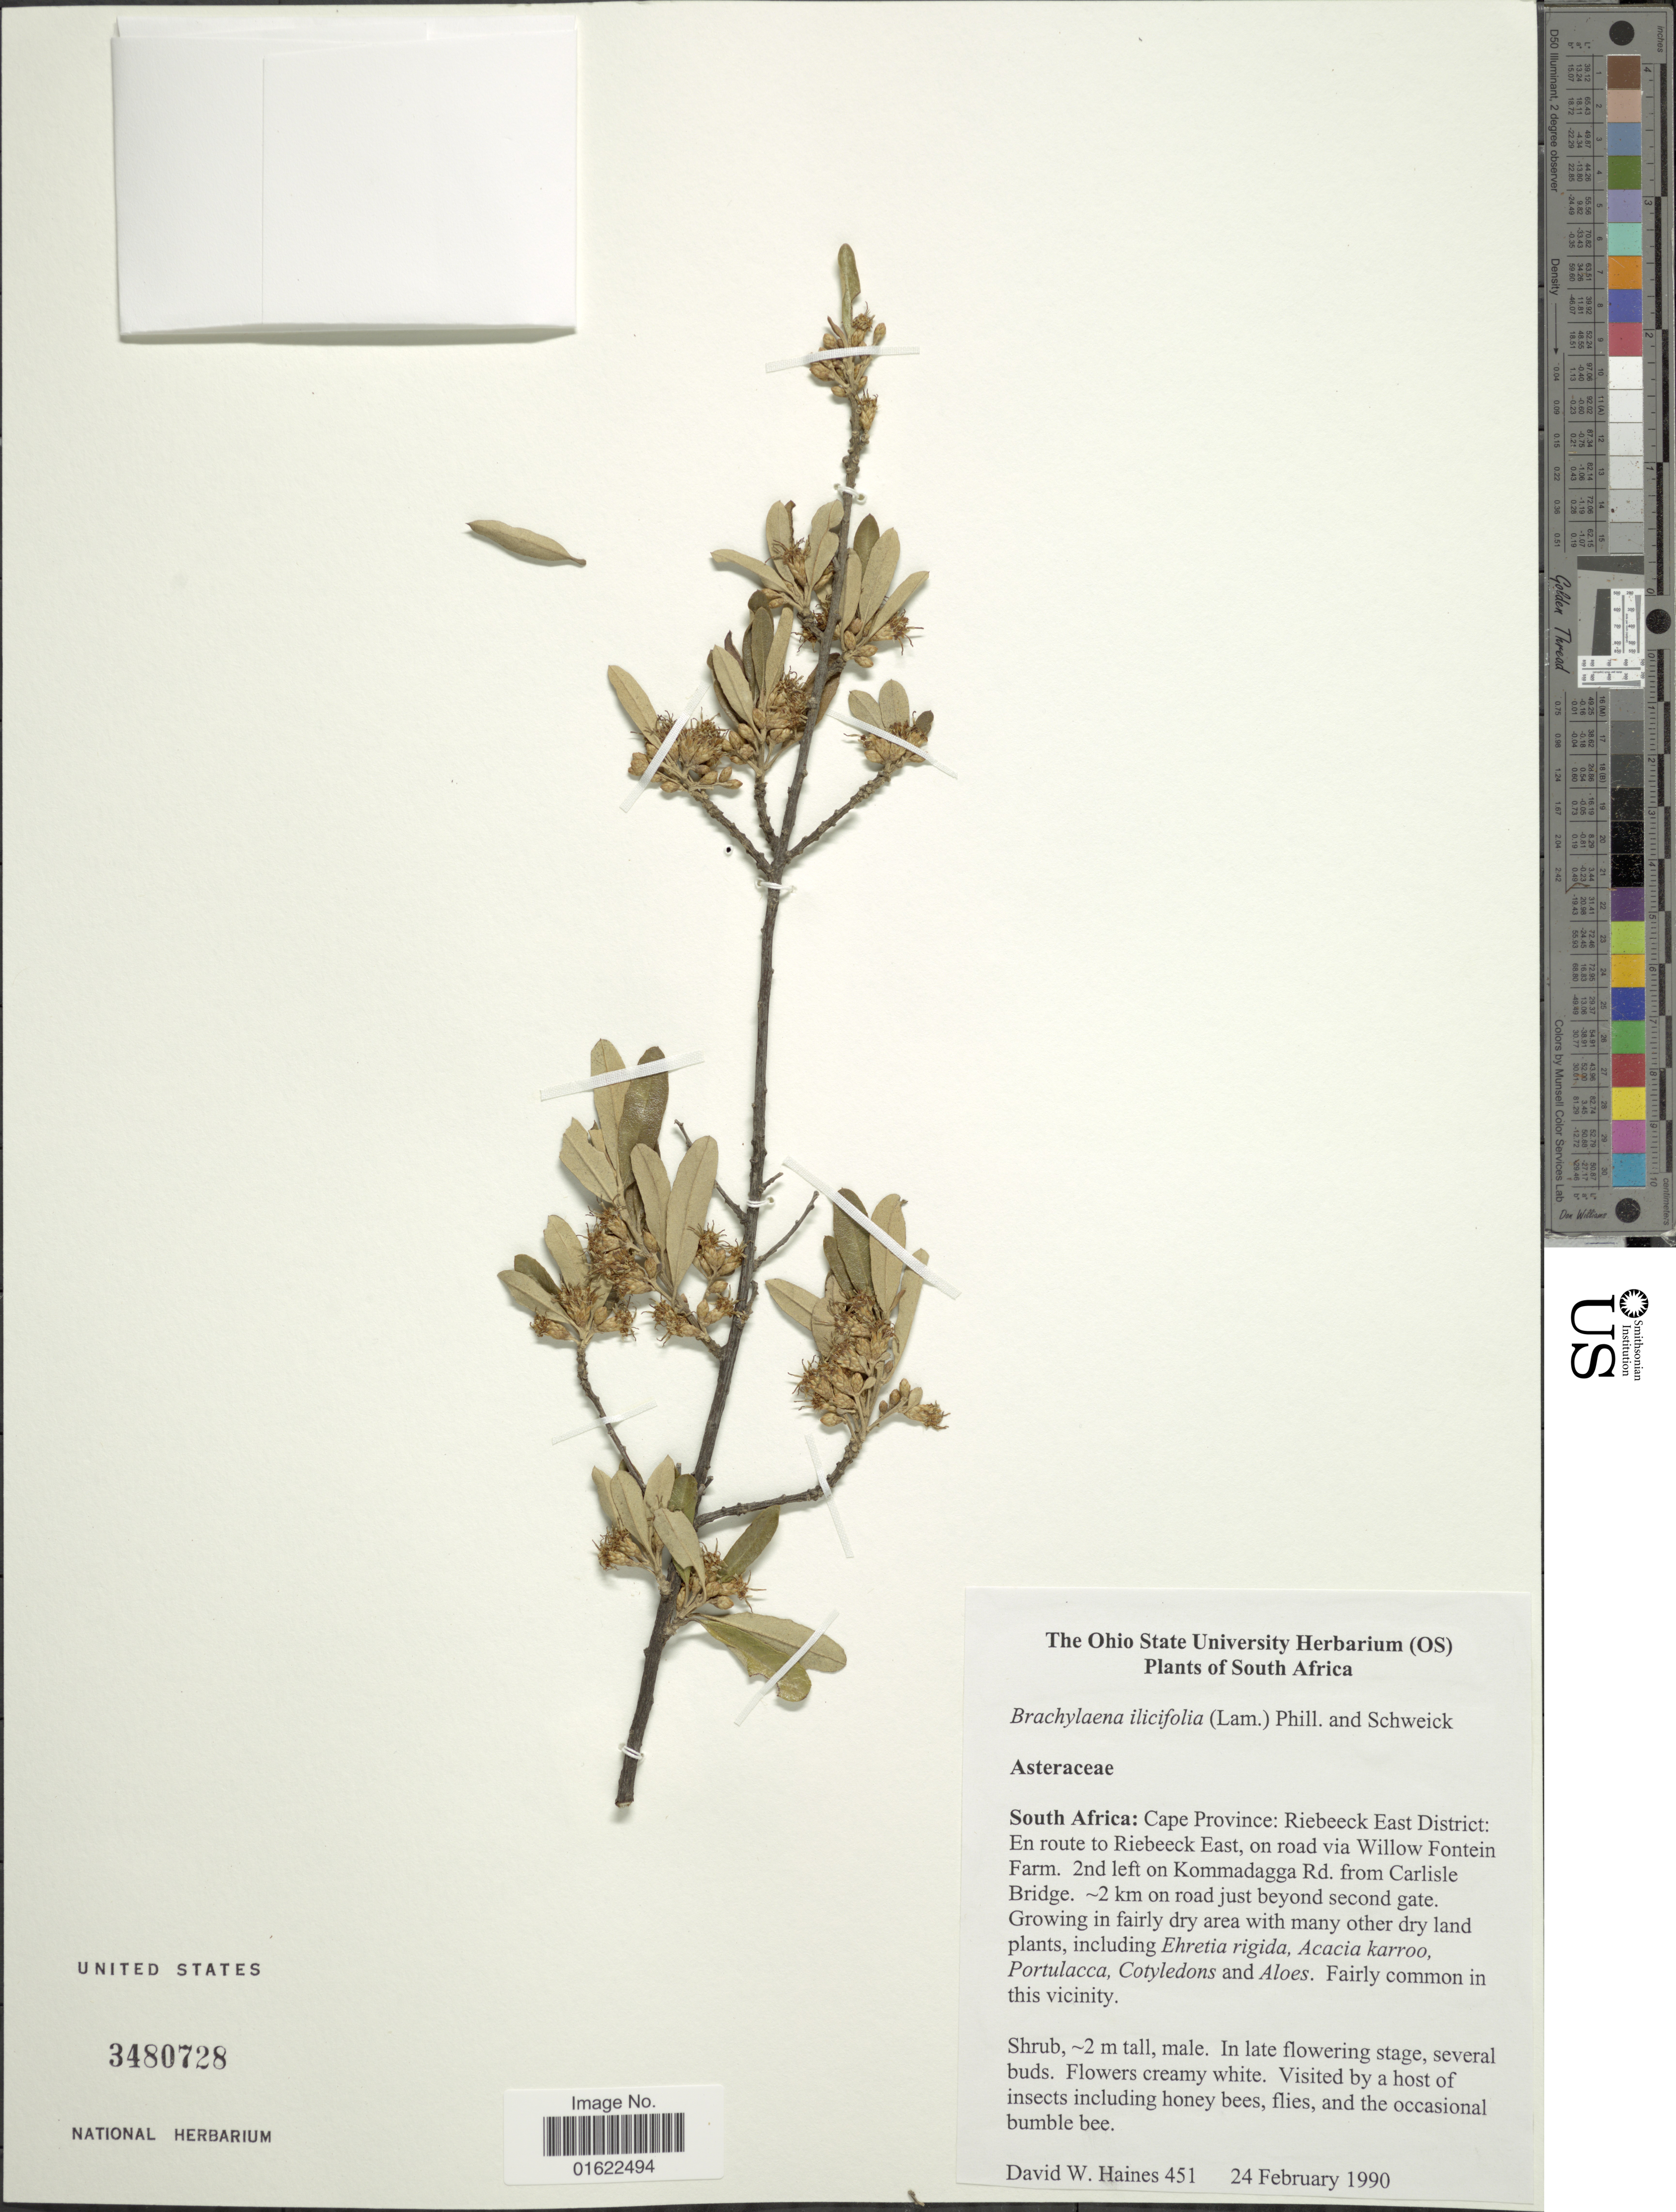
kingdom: Plantae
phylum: Tracheophyta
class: Magnoliopsida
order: Asterales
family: Asteraceae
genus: Brachylaena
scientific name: Brachylaena ilicifolia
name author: (Lam.) E. Phillips & Schweick.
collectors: D. Haines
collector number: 451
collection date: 1990-02-24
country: South Africa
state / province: Eastern Cape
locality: Riebeeck East District: En route to Riebeeck East, on road via Willow Fontein Farm, 2nd left on Kommadagga Rd. from Carlisle Bridge, 2 km on road just beyond second gate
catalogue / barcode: US 3480728